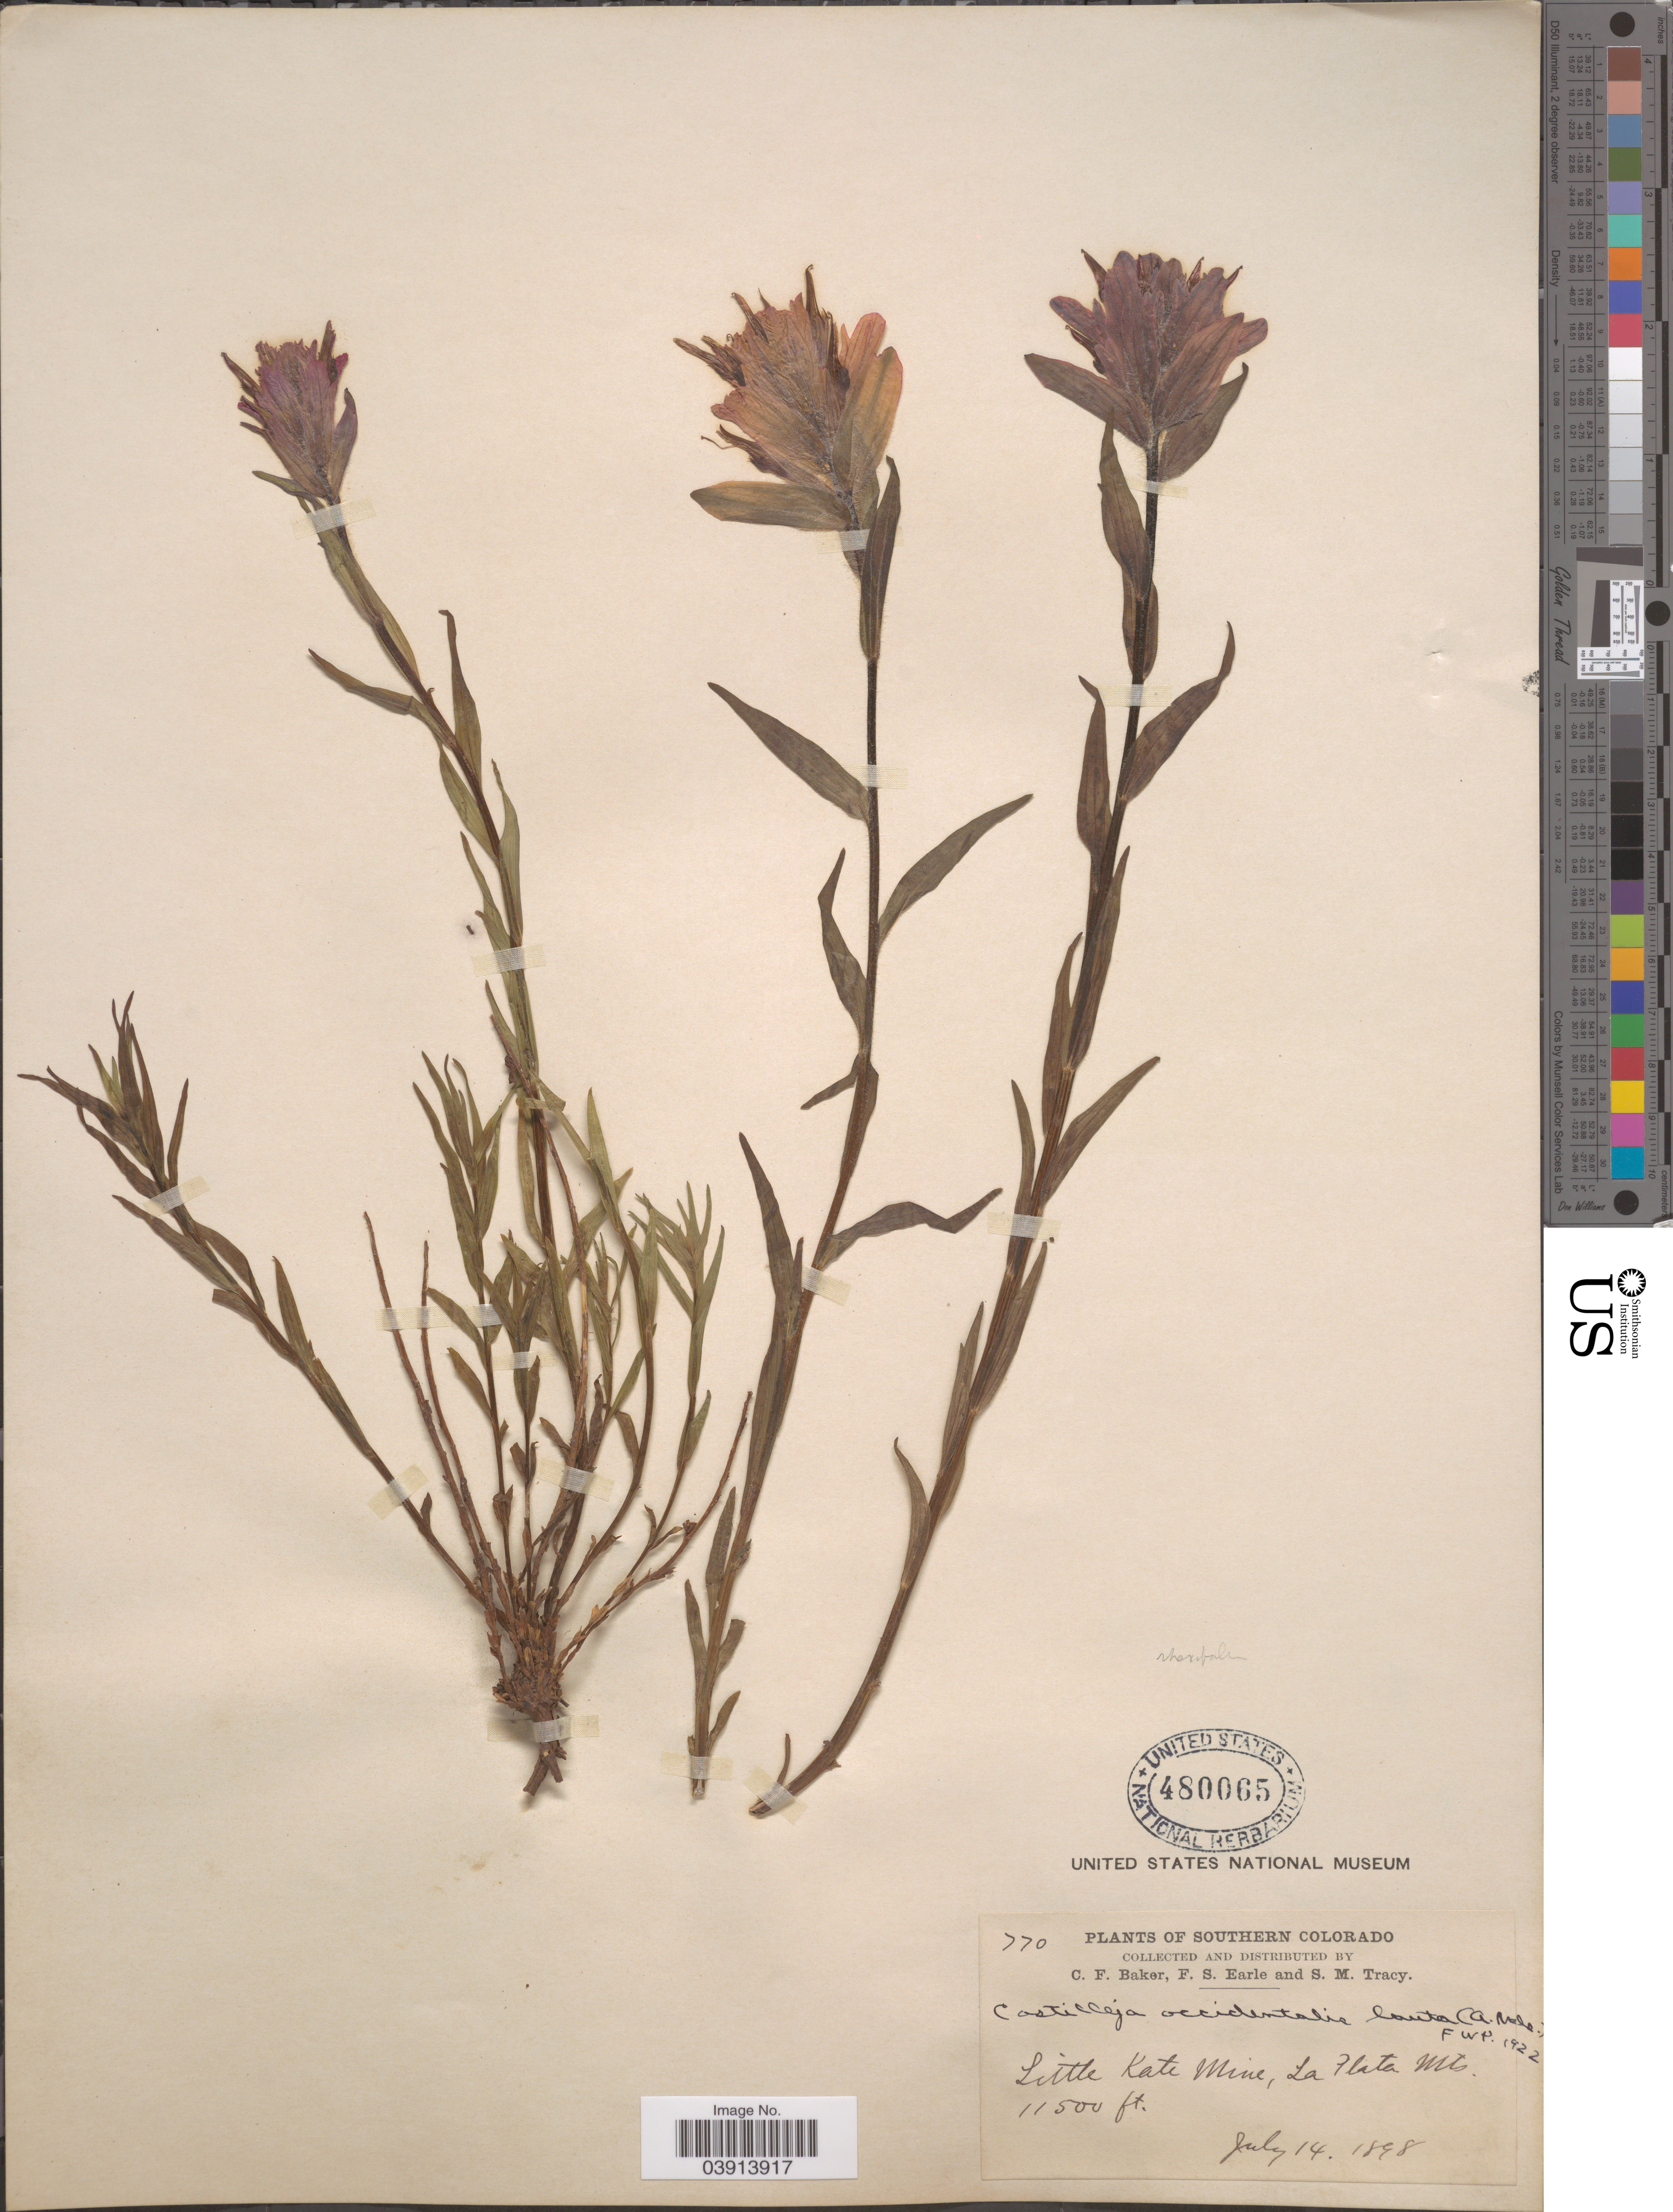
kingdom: Plantae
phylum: Tracheophyta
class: Magnoliopsida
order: Lamiales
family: Orobanchaceae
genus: Castilleja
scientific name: Castilleja rhexiifolia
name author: Rydb.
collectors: C. F. Baker, F. S. Earle & S. M. Tracy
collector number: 770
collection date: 1898-07-14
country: United States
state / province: Colorado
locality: Southern Colorado. Little Kate Mine, La Plata Mts.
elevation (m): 3505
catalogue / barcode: US 480065